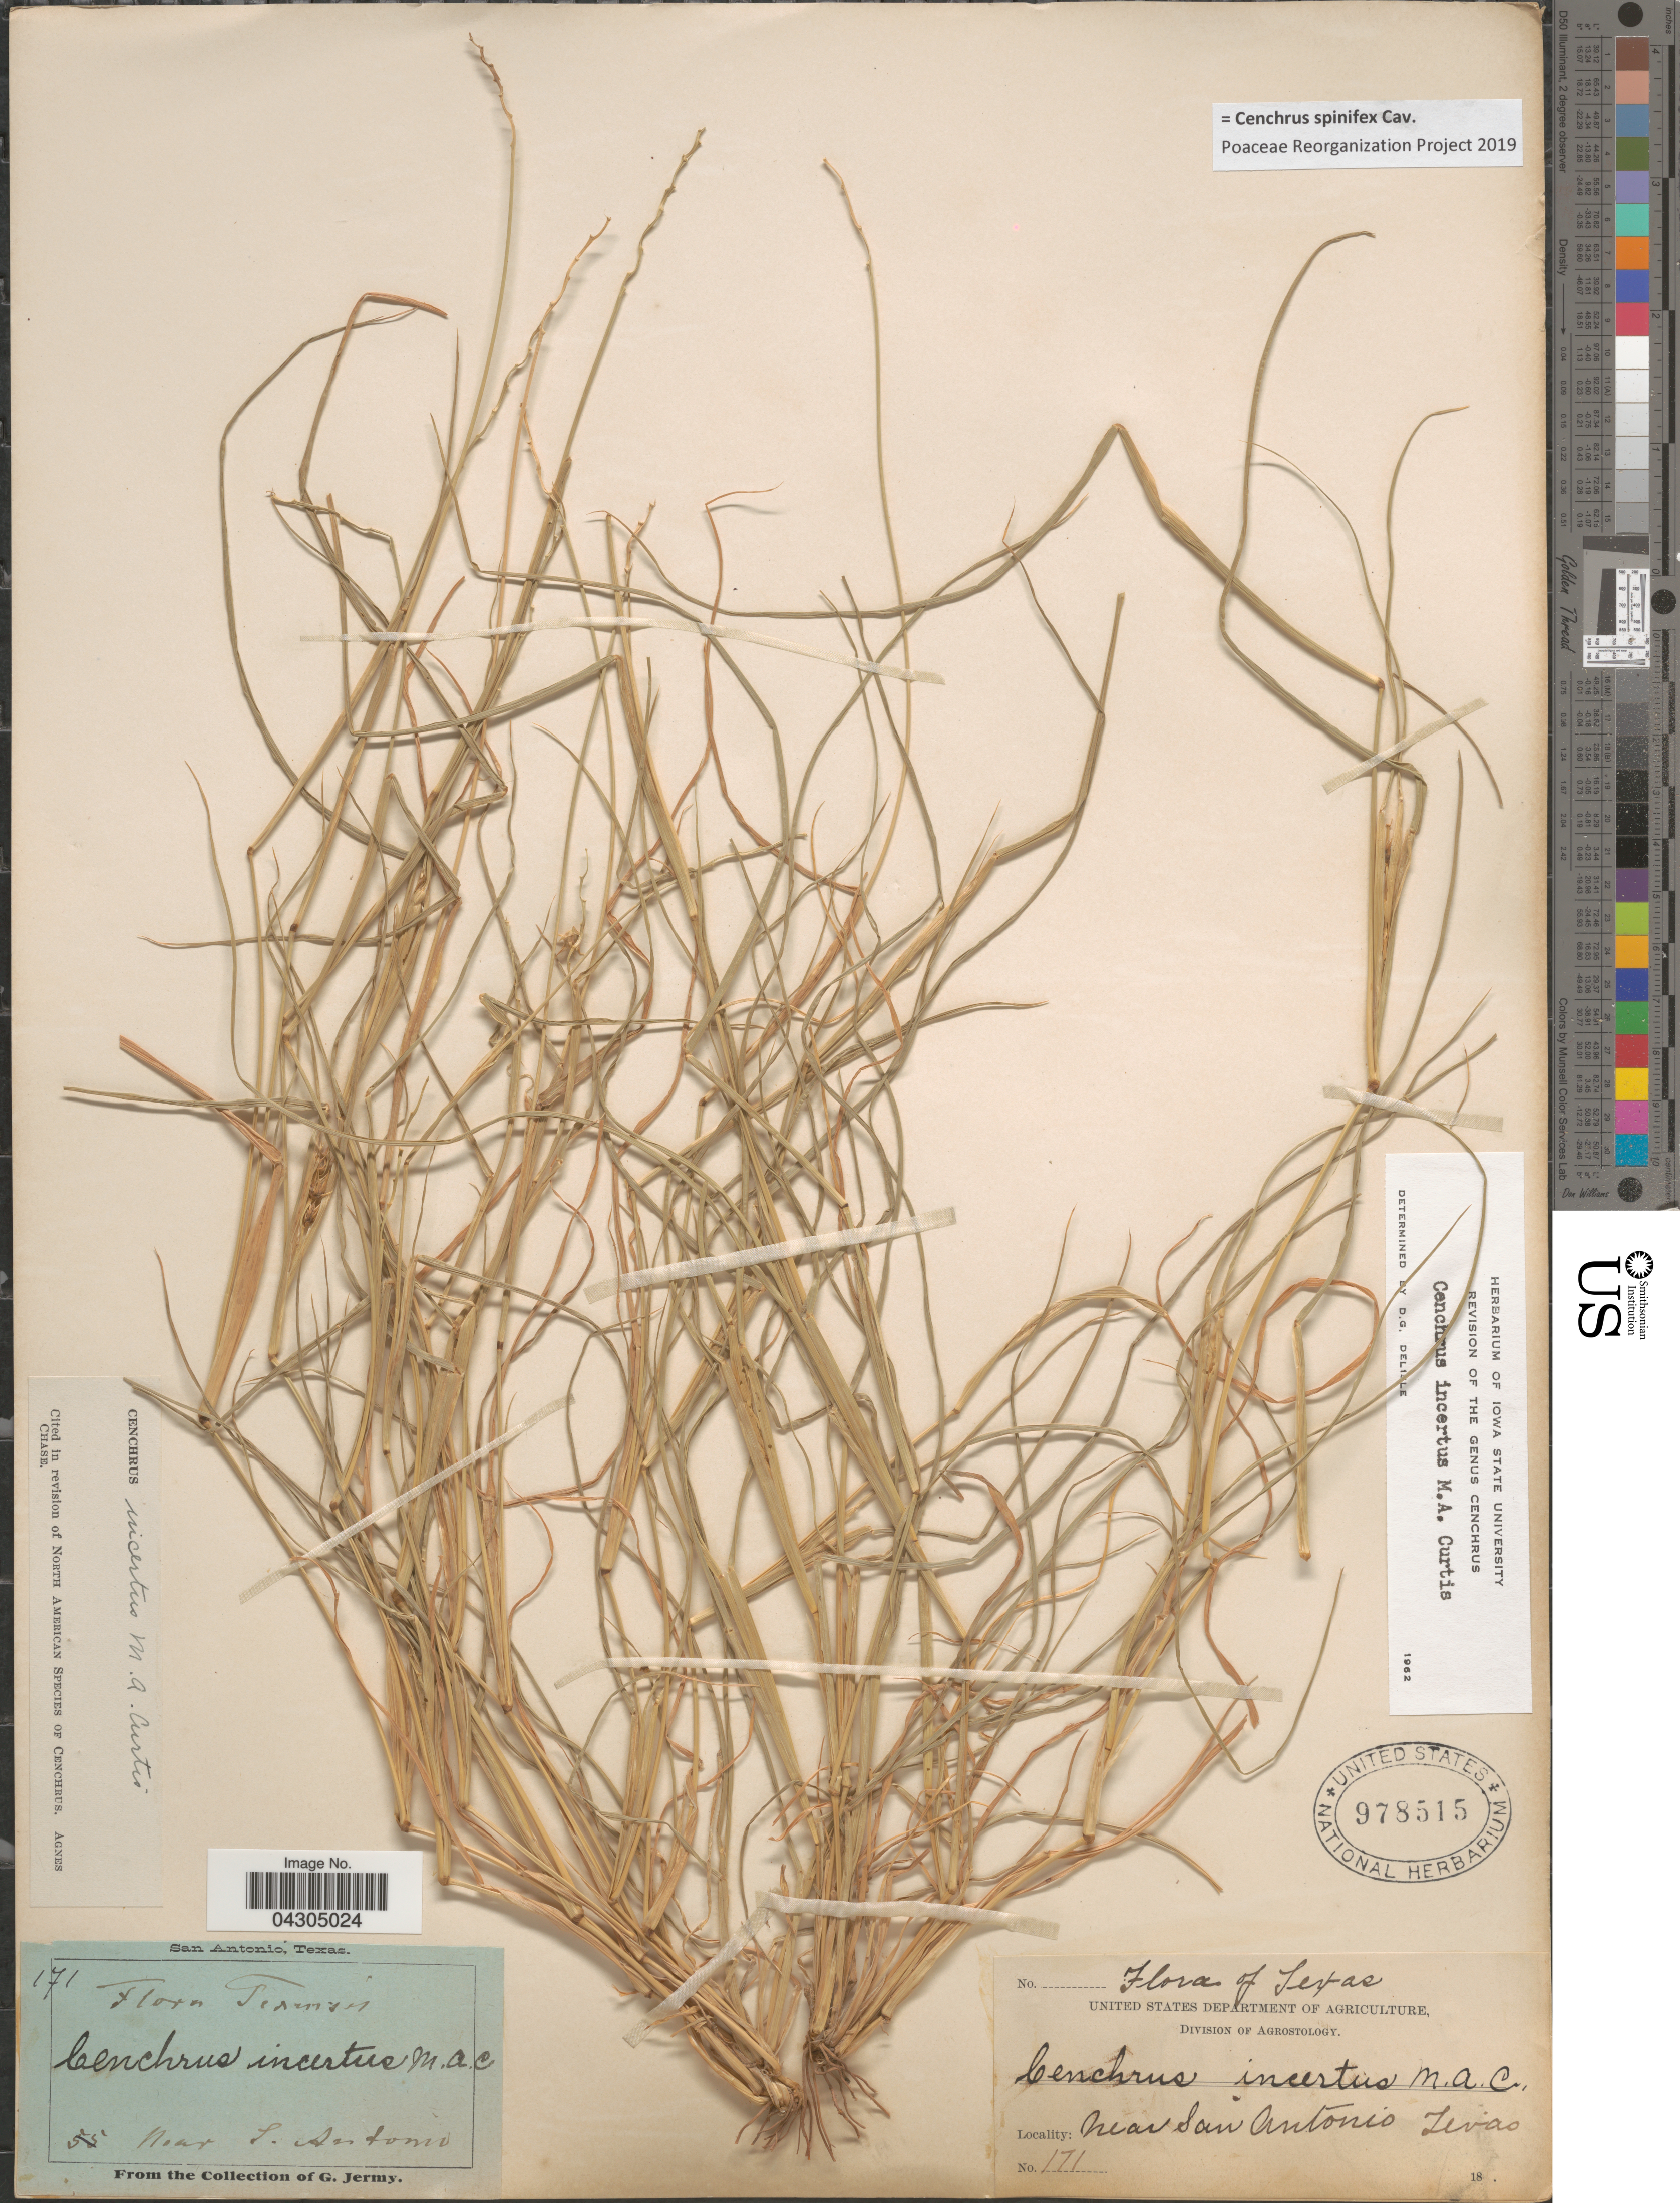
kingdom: Plantae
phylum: Tracheophyta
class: Liliopsida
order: Poales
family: Poaceae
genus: Cenchrus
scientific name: Cenchrus spinifex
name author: Cav.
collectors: G. Jermy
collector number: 171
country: United States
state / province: Texas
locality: Near San Antonio.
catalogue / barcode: US 978515